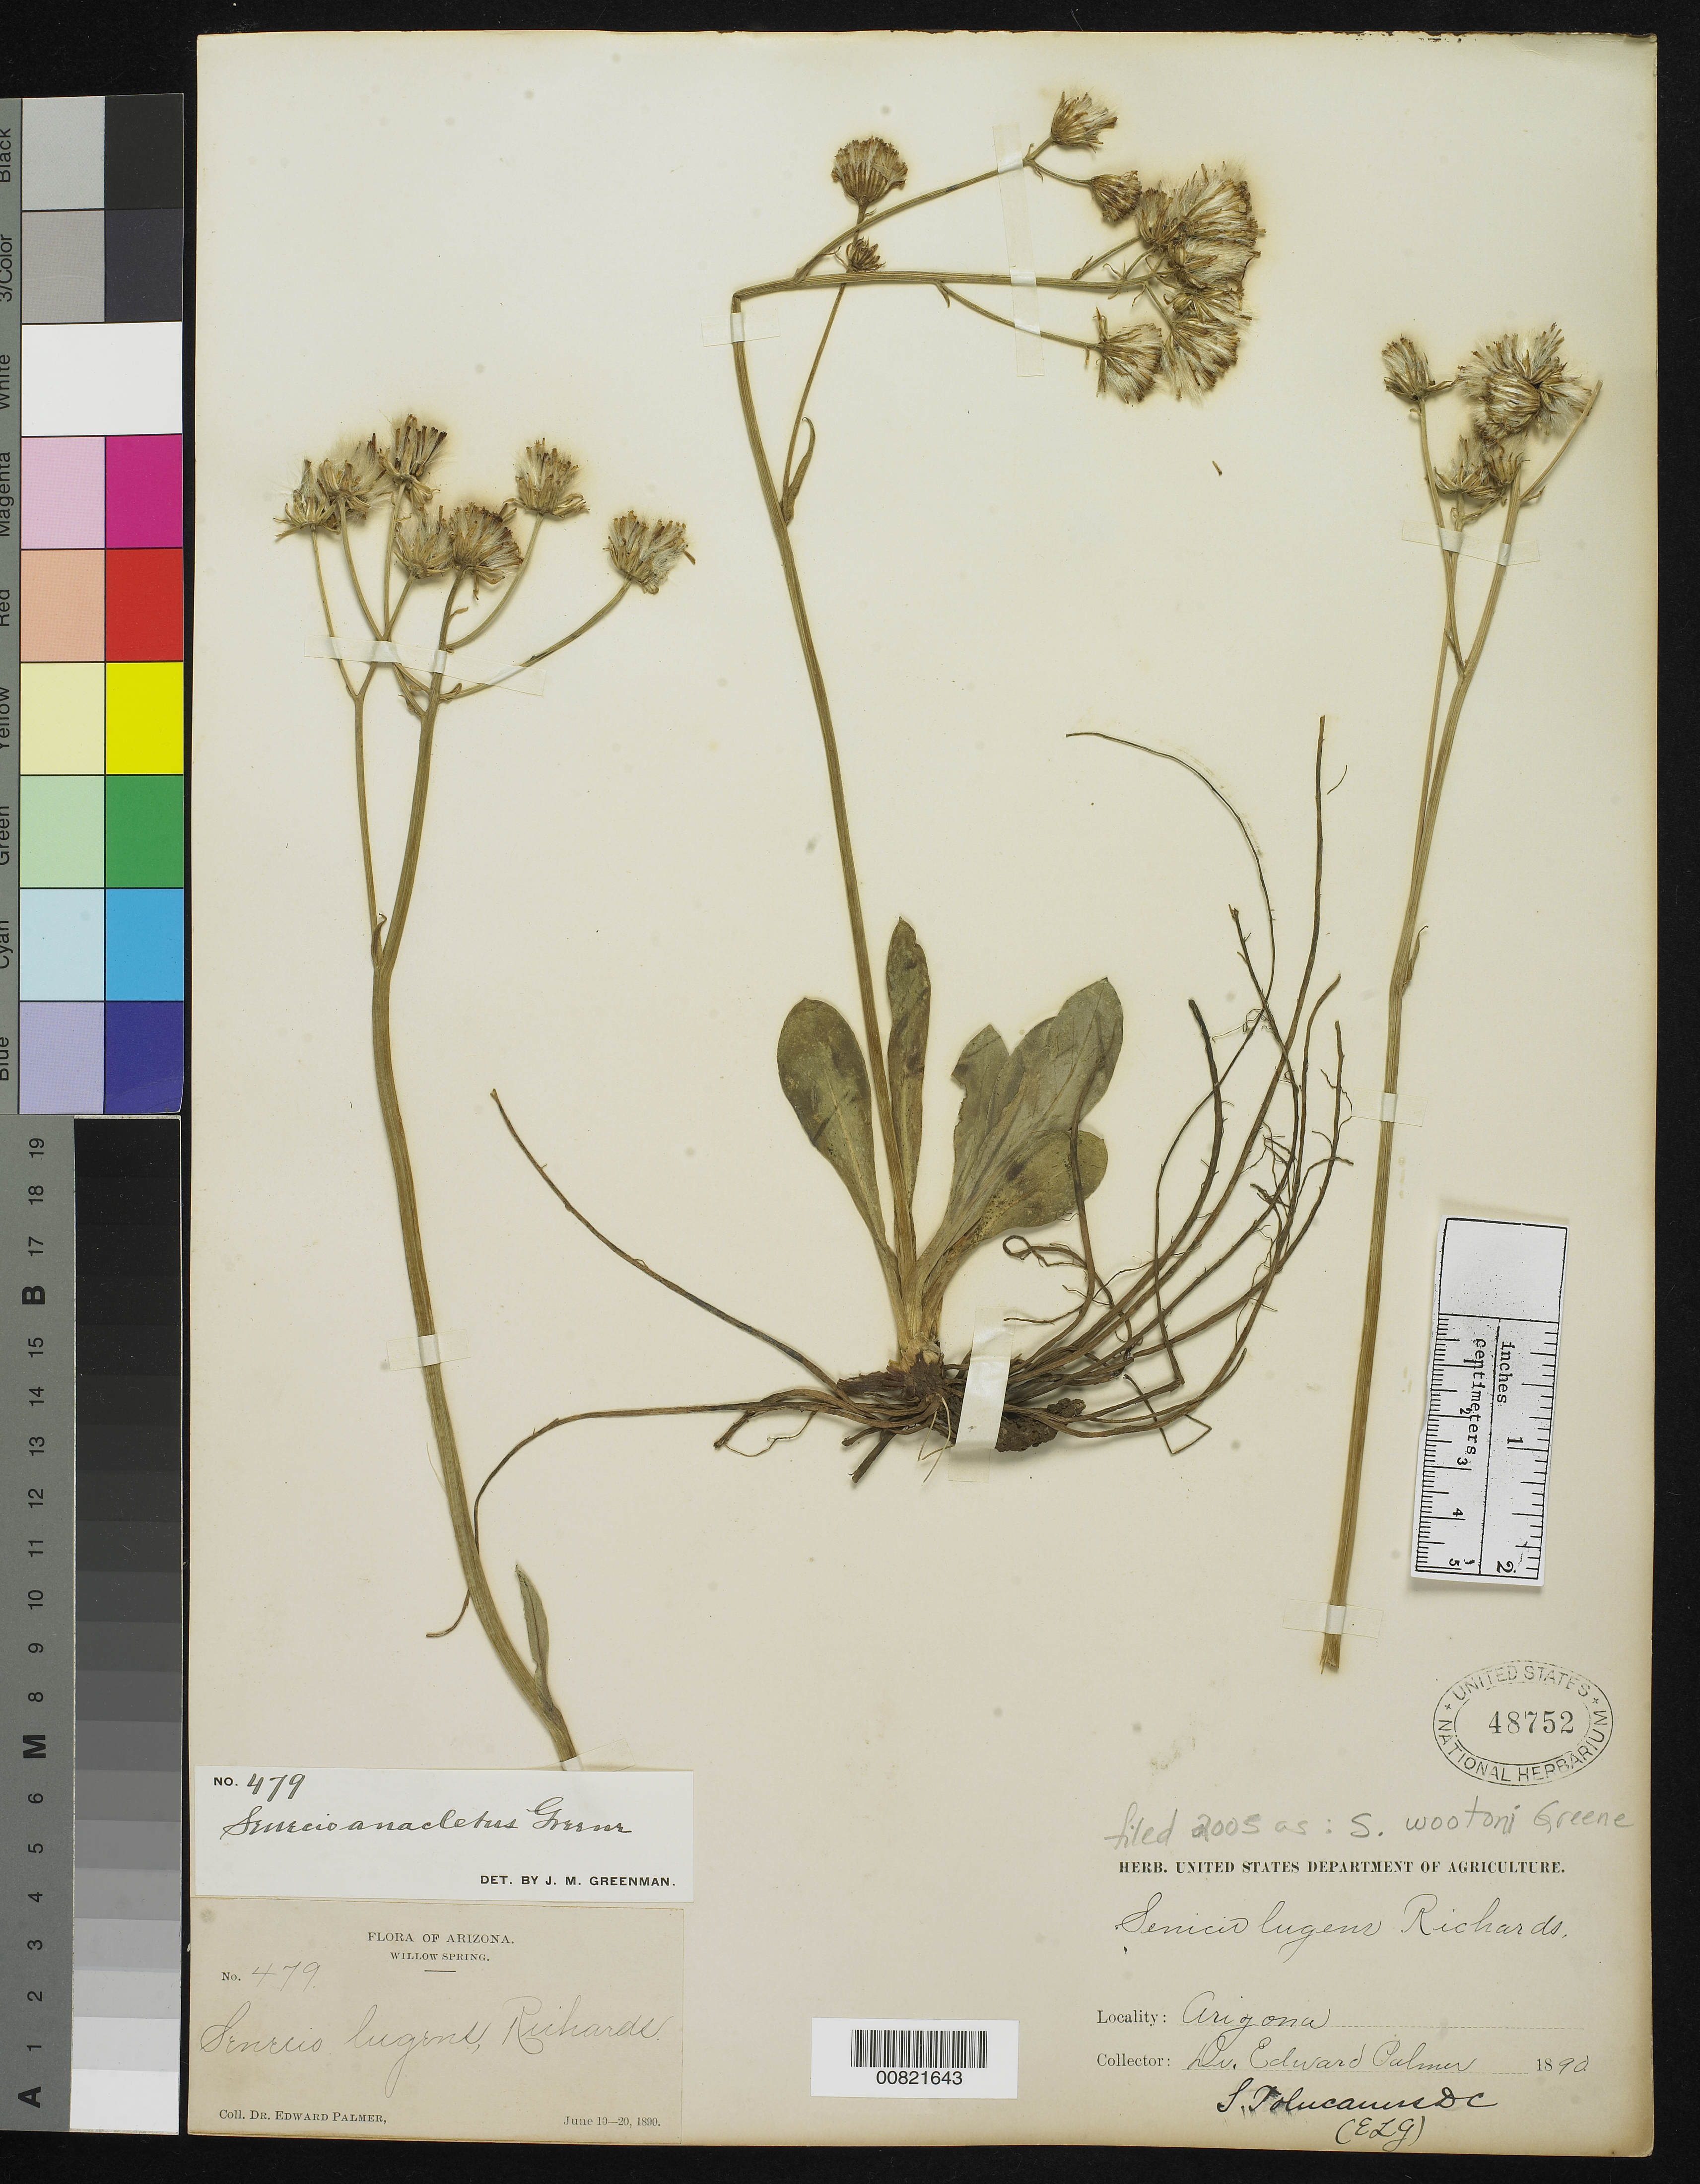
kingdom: Plantae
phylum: Tracheophyta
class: Magnoliopsida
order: Asterales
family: Asteraceae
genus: Senecio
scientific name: Senecio wootonii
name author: Greene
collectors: E. Palmer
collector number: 479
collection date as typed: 10 Jun 1890 to 20 Jun 1890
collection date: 1890-06-10/1890-06-20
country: United States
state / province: Arizona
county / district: Coconino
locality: Willow Spring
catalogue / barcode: US 48752